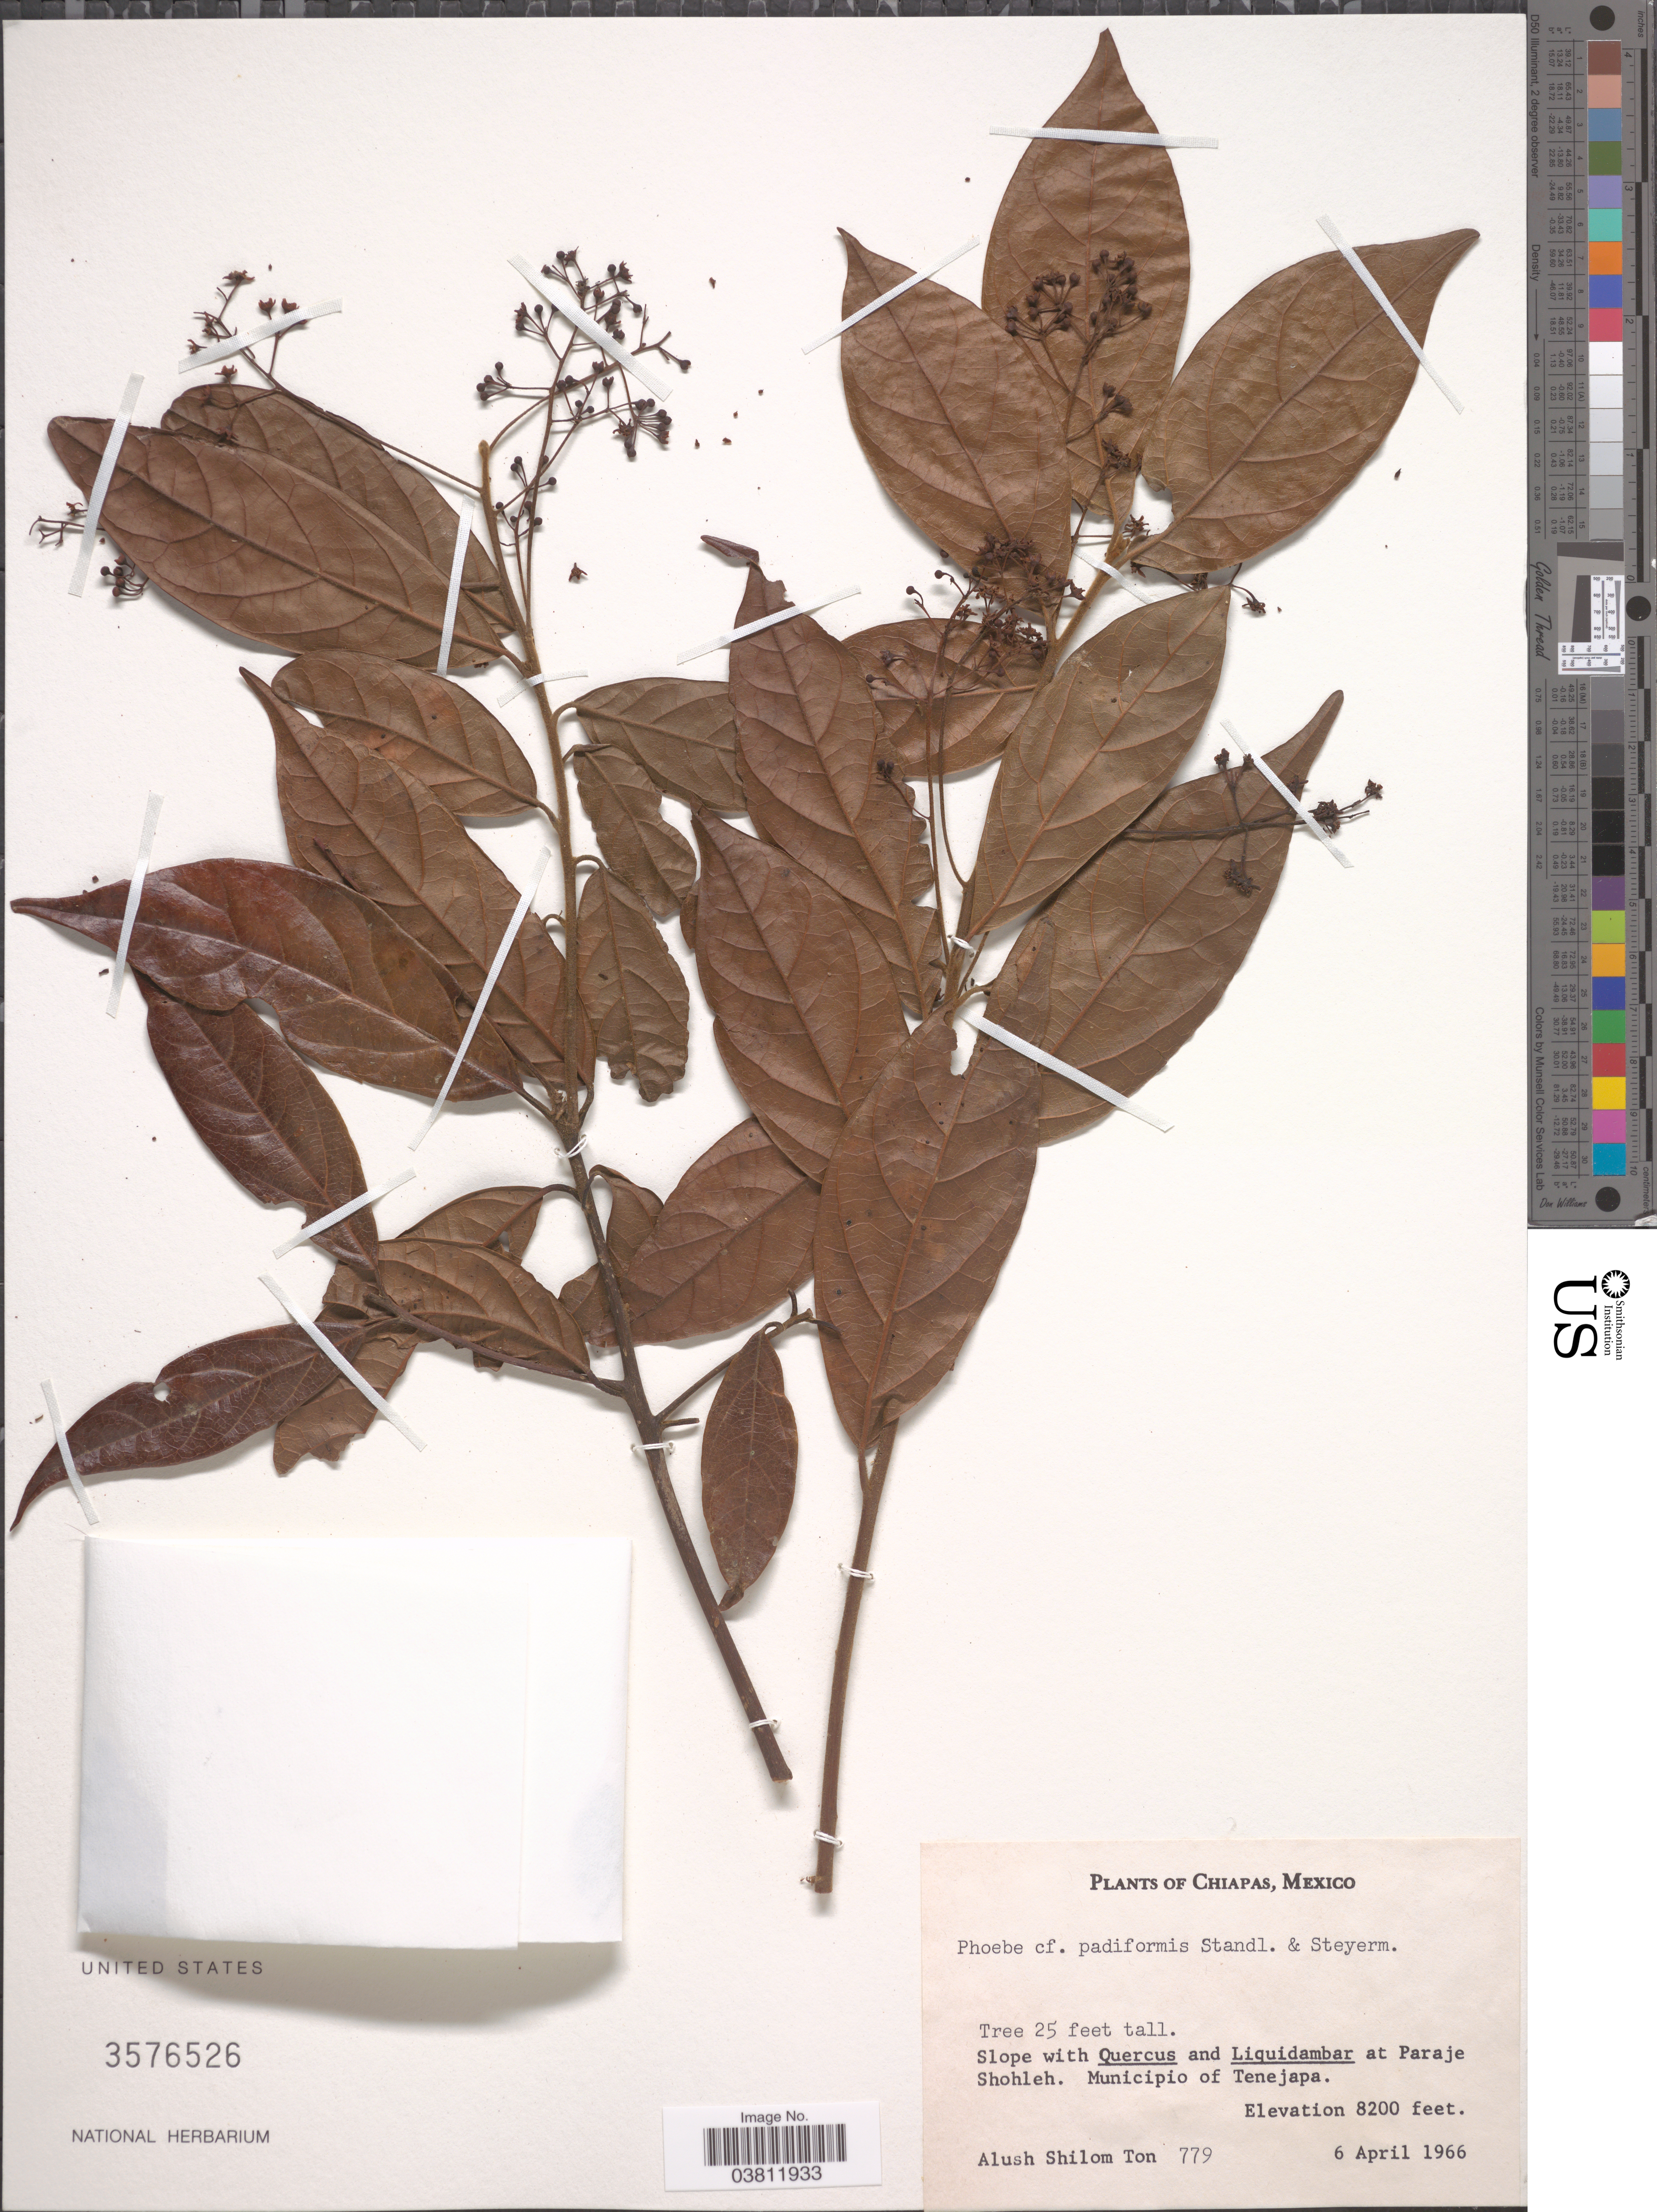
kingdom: Plantae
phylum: Tracheophyta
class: Magnoliopsida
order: Laurales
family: Lauraceae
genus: Phoebe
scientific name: Phoebe padiformis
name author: Standl. & Steyerm.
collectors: A. S. Ton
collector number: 779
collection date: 1966-04-06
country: Mexico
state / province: Chiapas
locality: At Paraje Shohleh. Municipio of Tenejapa.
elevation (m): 2499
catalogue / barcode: US 3576526